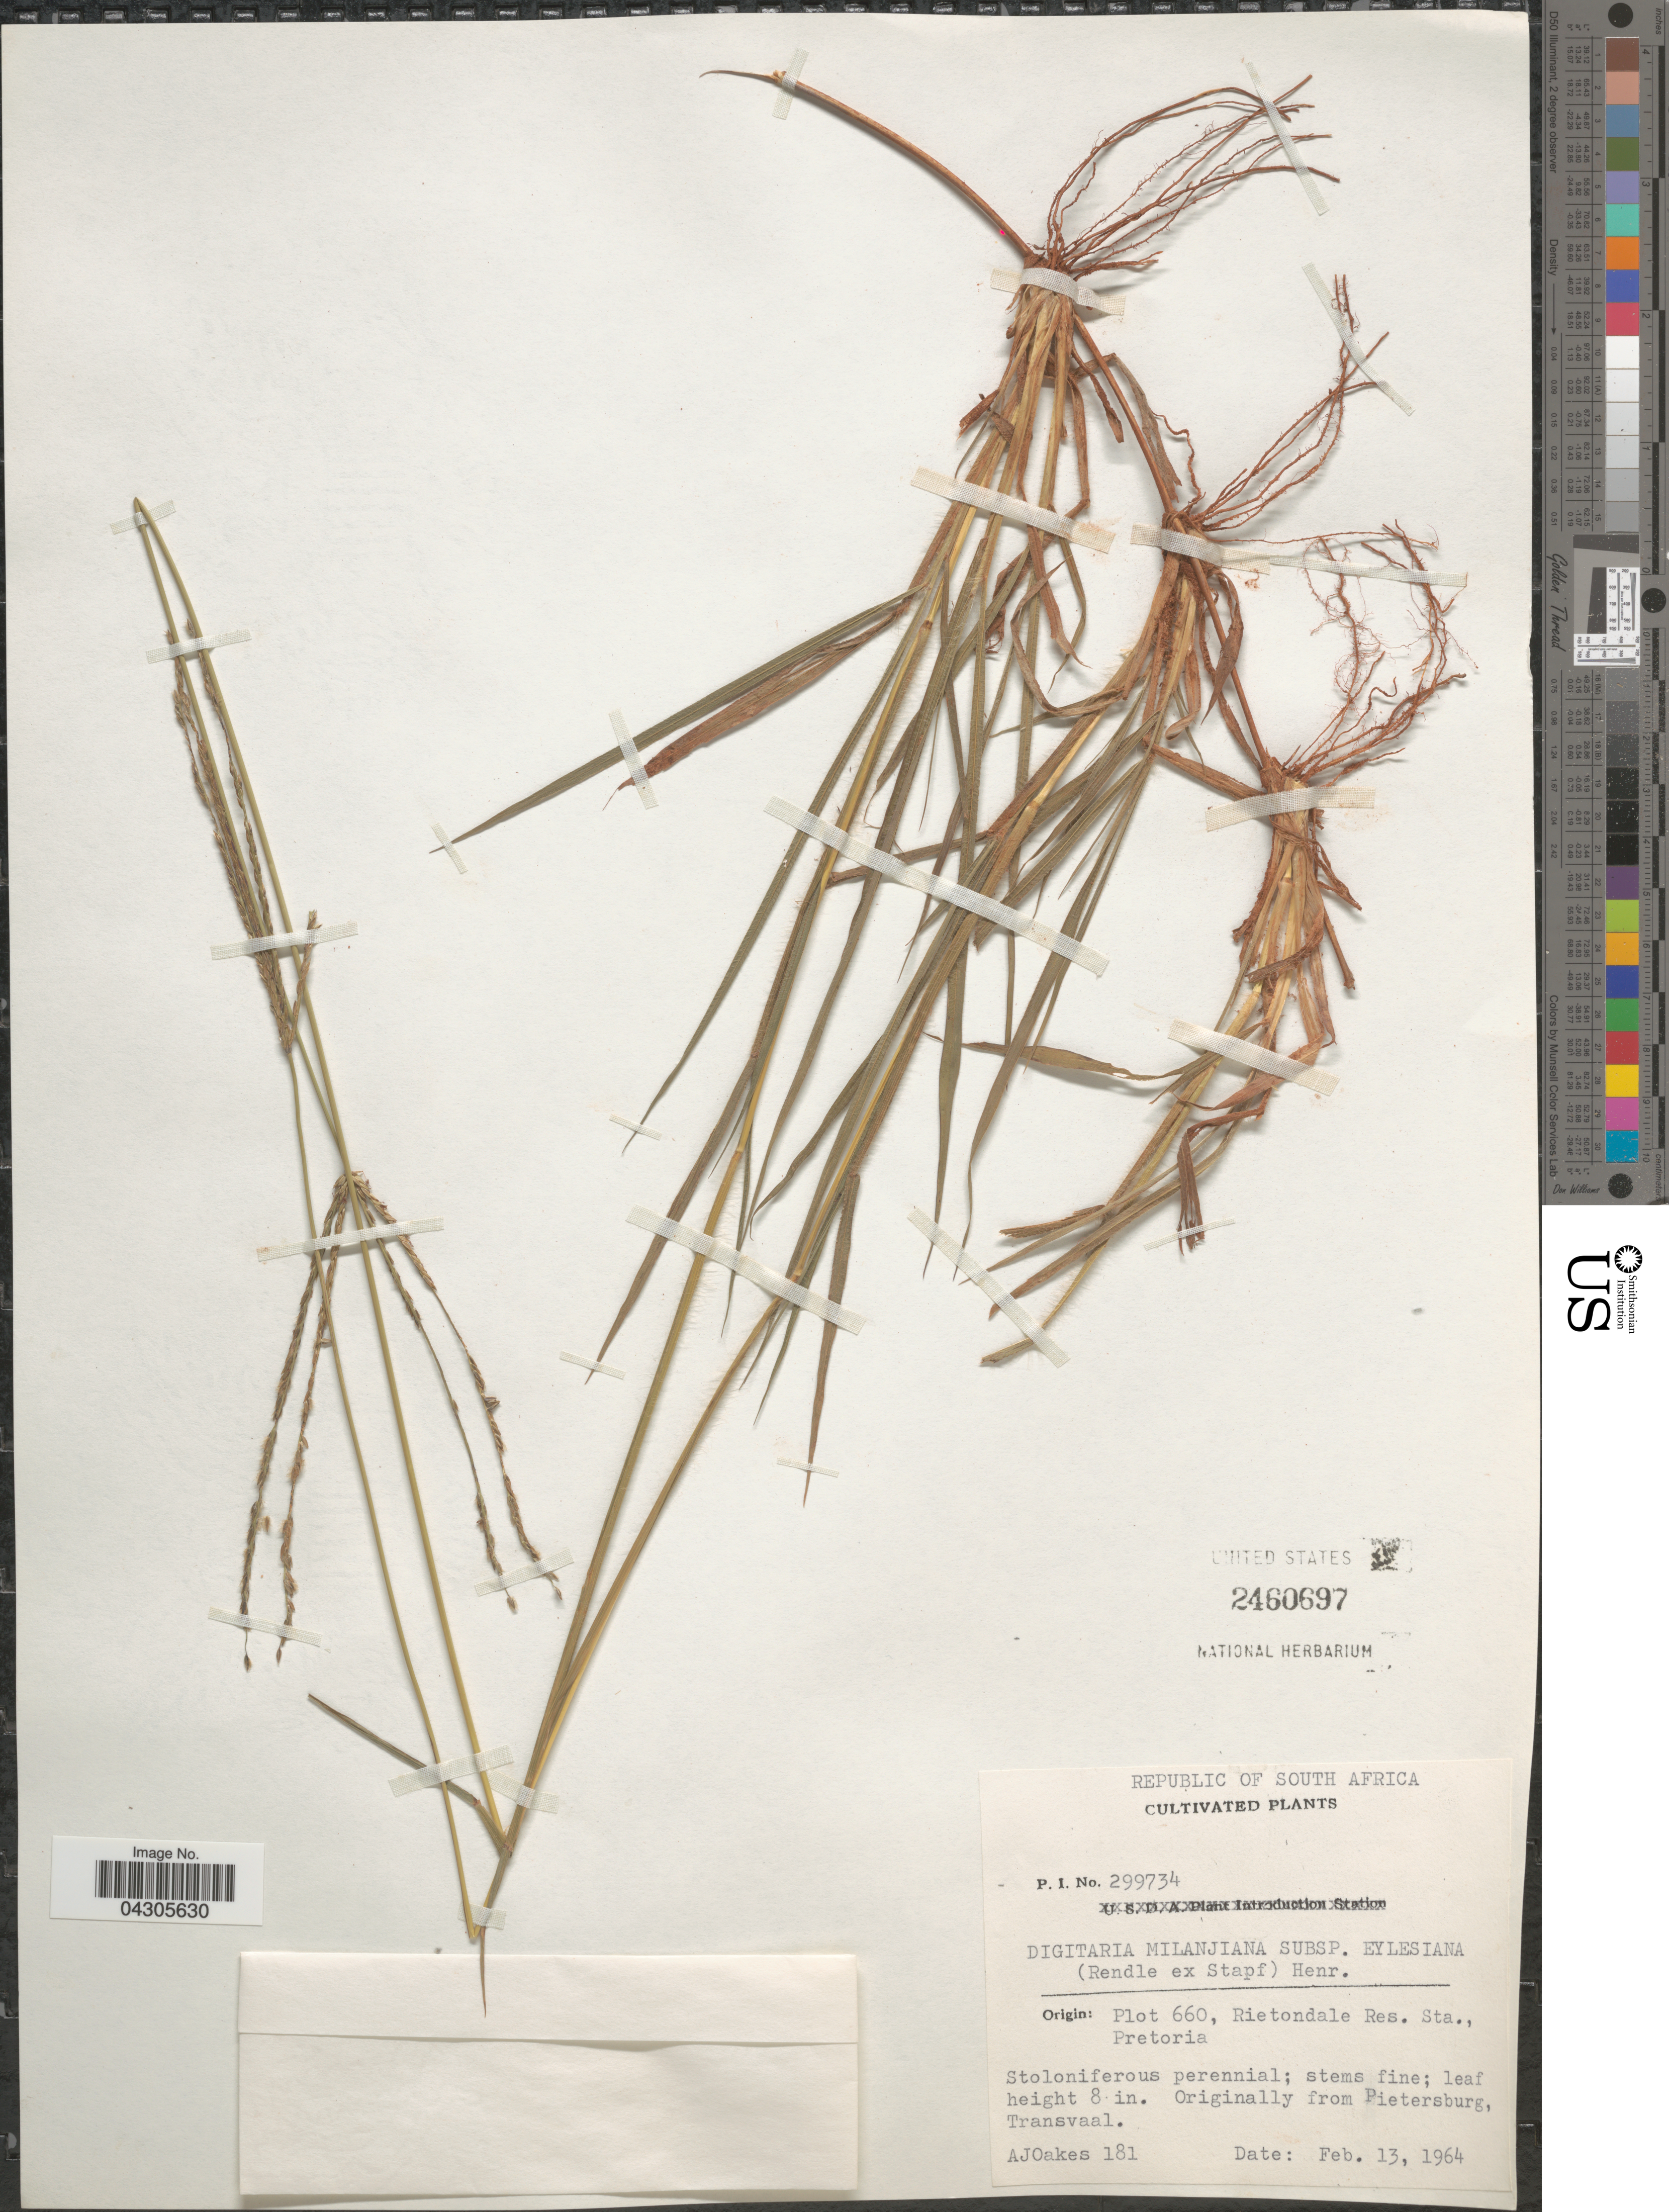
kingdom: Plantae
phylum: Tracheophyta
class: Liliopsida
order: Poales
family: Poaceae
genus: Digitaria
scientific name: Digitaria milanjiana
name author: (Rendle) Stapf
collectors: A. Oakes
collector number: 181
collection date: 1964-02-13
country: South Africa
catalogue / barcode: US 2460697